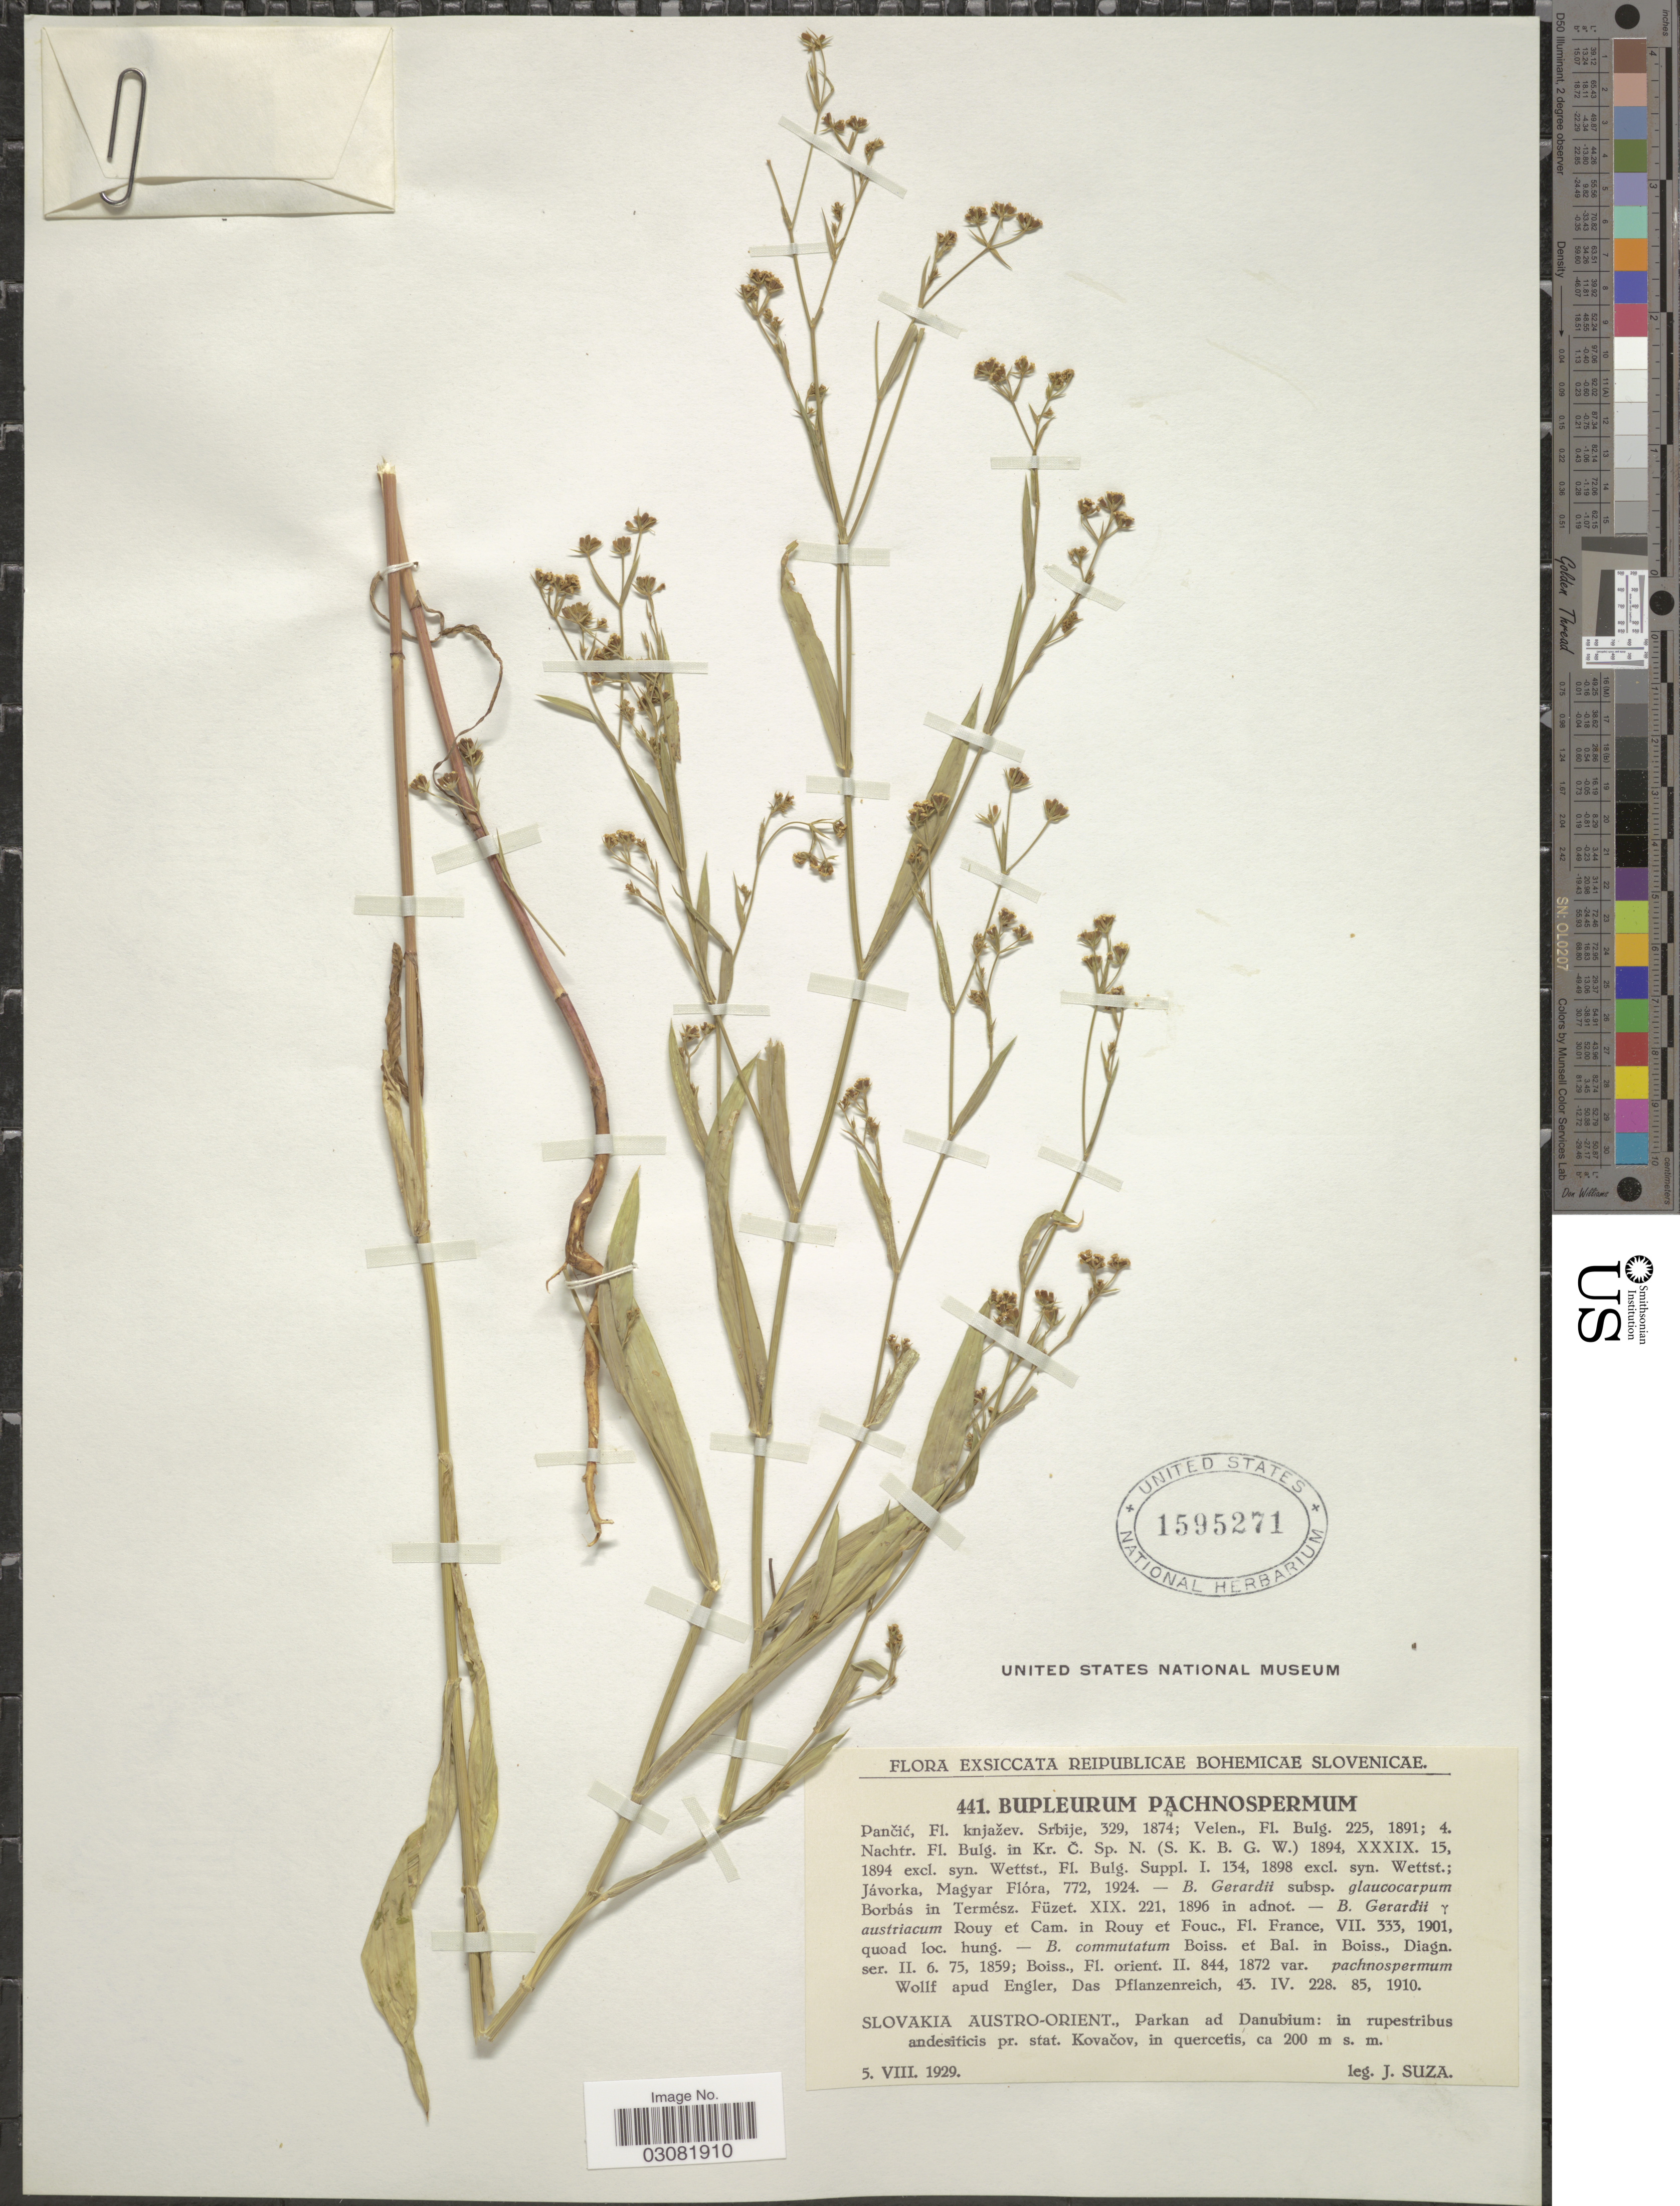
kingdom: Plantae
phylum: Tracheophyta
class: Magnoliopsida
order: Apiales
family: Apiaceae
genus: Bupleurum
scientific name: Bupleurum pachnospermum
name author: Pančić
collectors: J. Suza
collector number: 441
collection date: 1929-08-05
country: Slovakia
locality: Slovakia Austro-Orient., Parkan ad Danubium: in rupestribus andesiticis pr. stat. Kovačov, in quercetis.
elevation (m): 200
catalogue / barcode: US 1595271